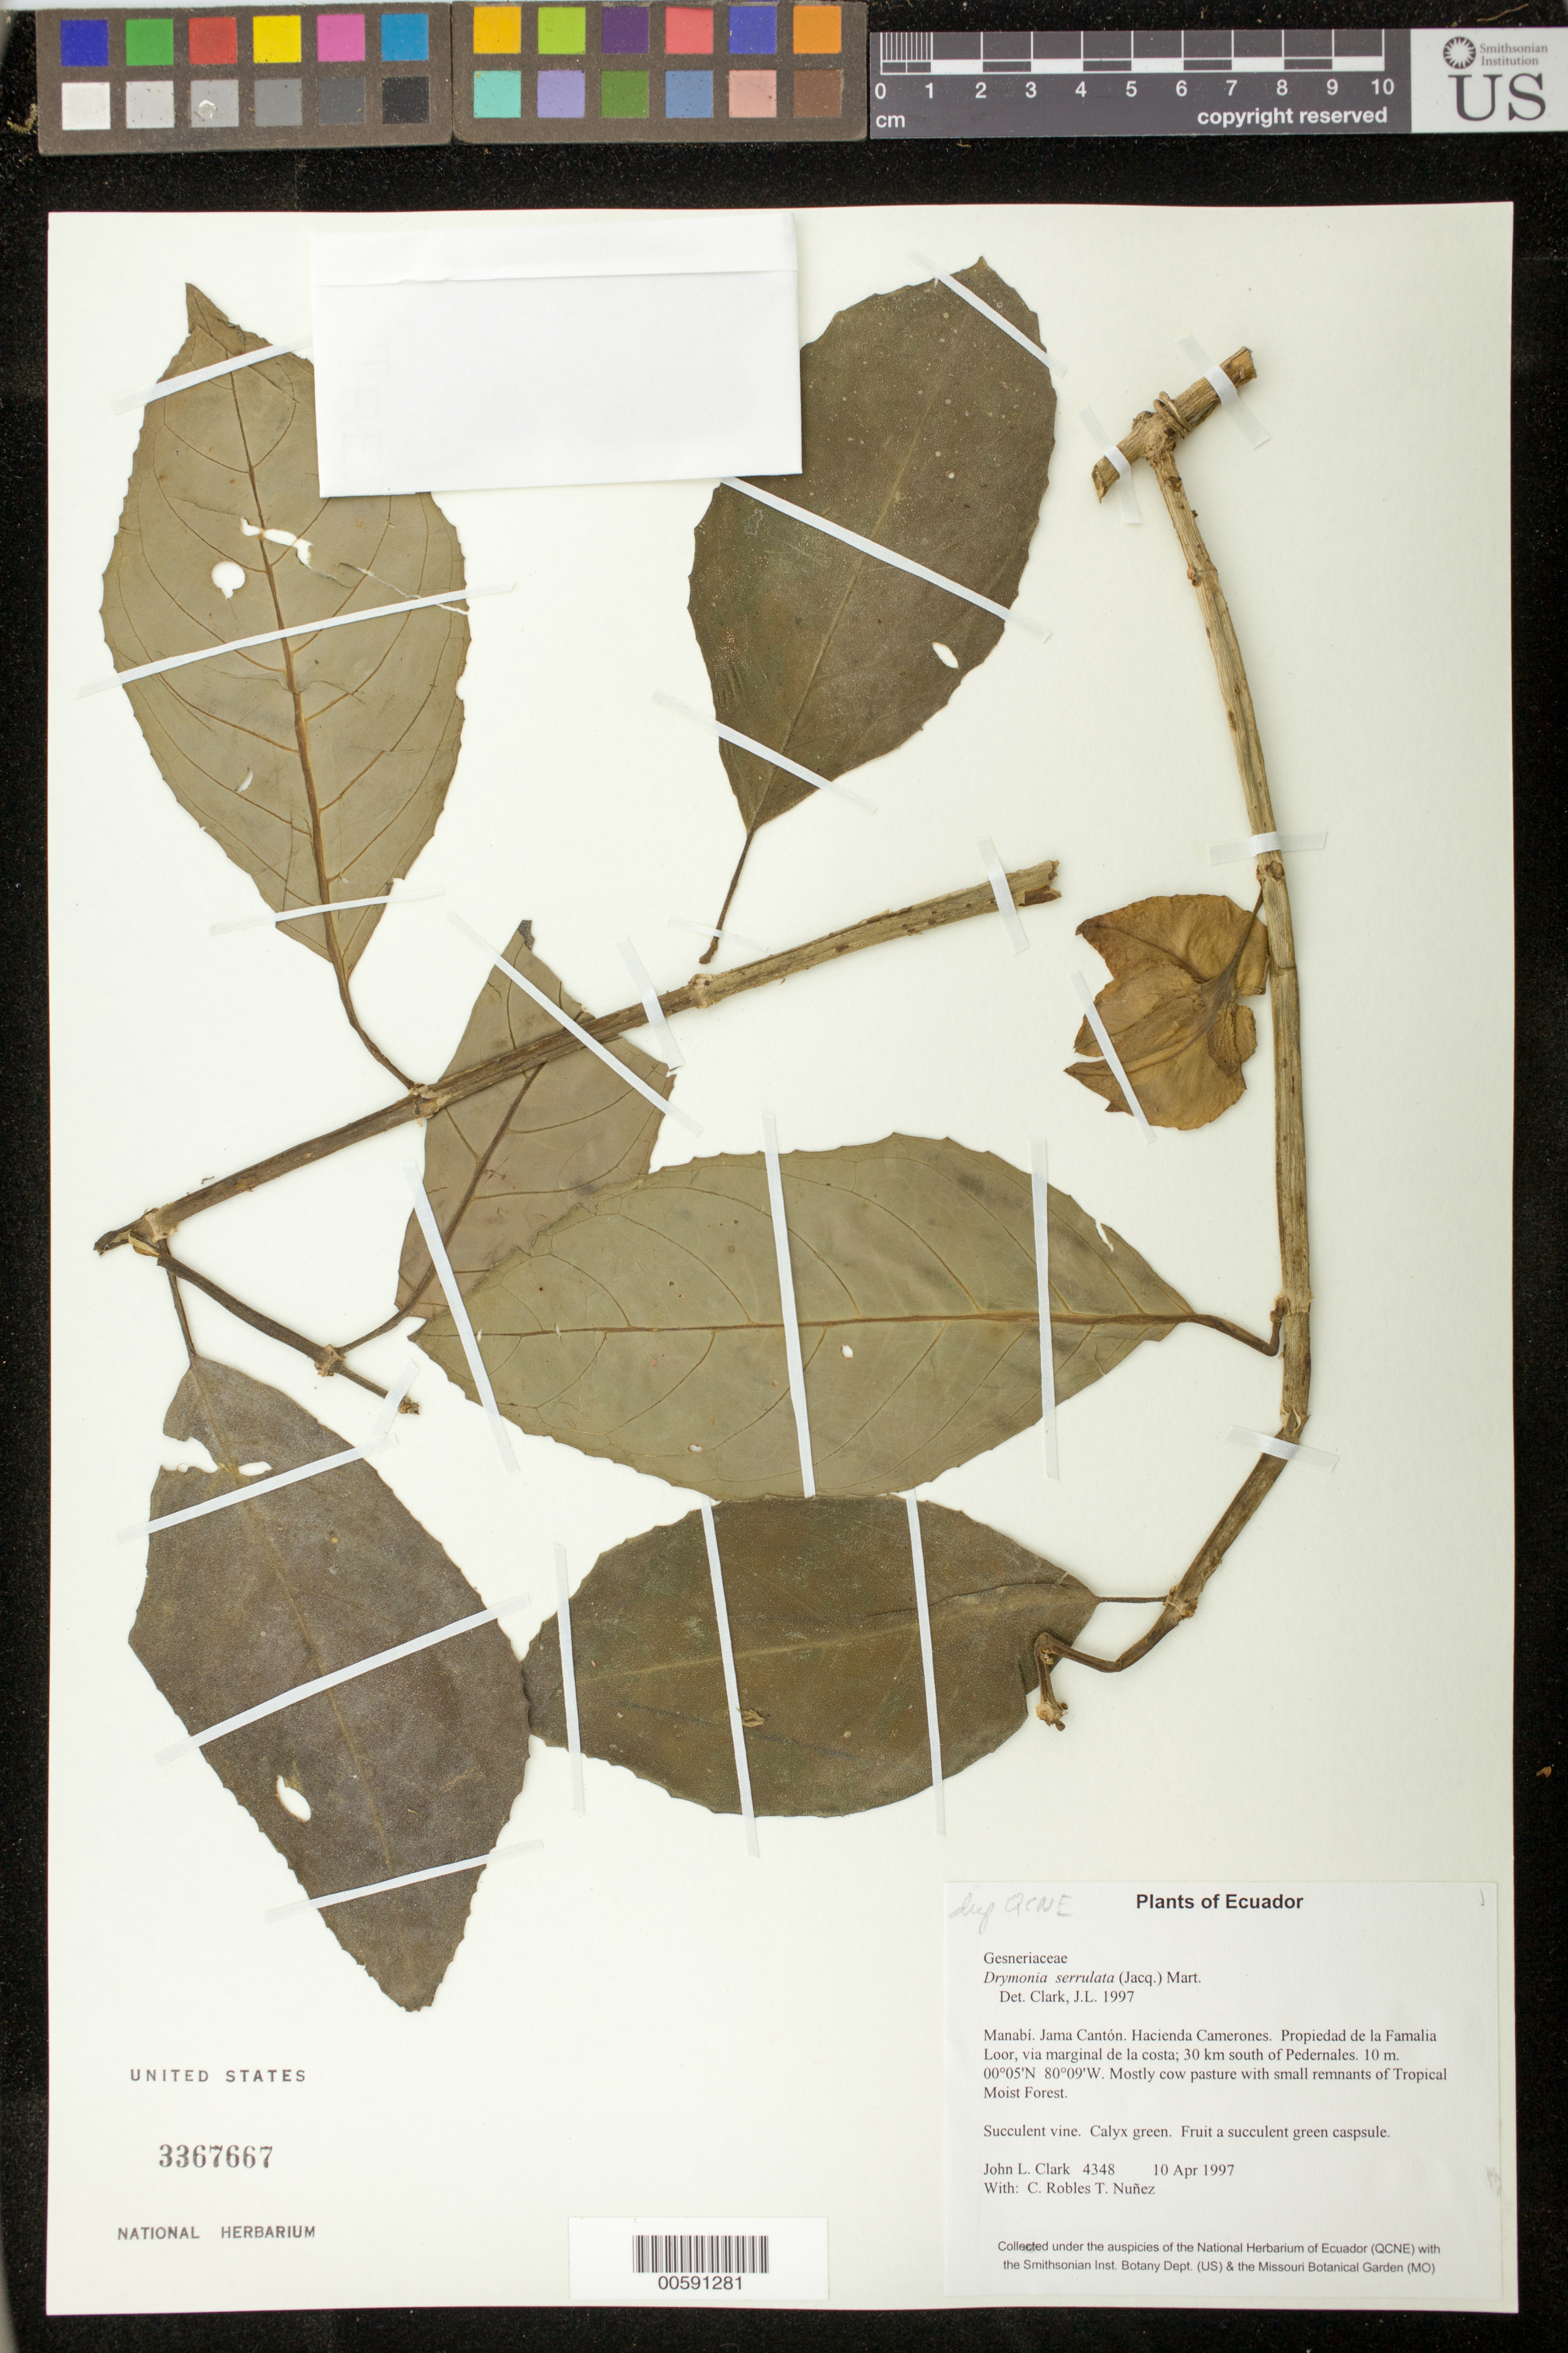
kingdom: Plantae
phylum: Tracheophyta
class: Magnoliopsida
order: Lamiales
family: Gesneriaceae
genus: Drymonia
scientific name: Drymonia serrulata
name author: (Jacq.) Mart.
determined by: Clark, J. L., (SEL), The Marie Selby Botanical Garden (UNITED STATES)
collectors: J. L. Clark, T. Núñez & C. Robles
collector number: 4348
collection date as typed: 10 Apr 1997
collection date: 1997-04-10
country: Ecuador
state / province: Manabí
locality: Jama Cantón. Hacienda Camerones. Propiedad de la Famalia Loor, via marginal de la costa; 30 km south of Pedernales.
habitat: Mostly cow pasture with small remnants of Tropical Moist Forest.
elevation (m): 10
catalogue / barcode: US 3367667